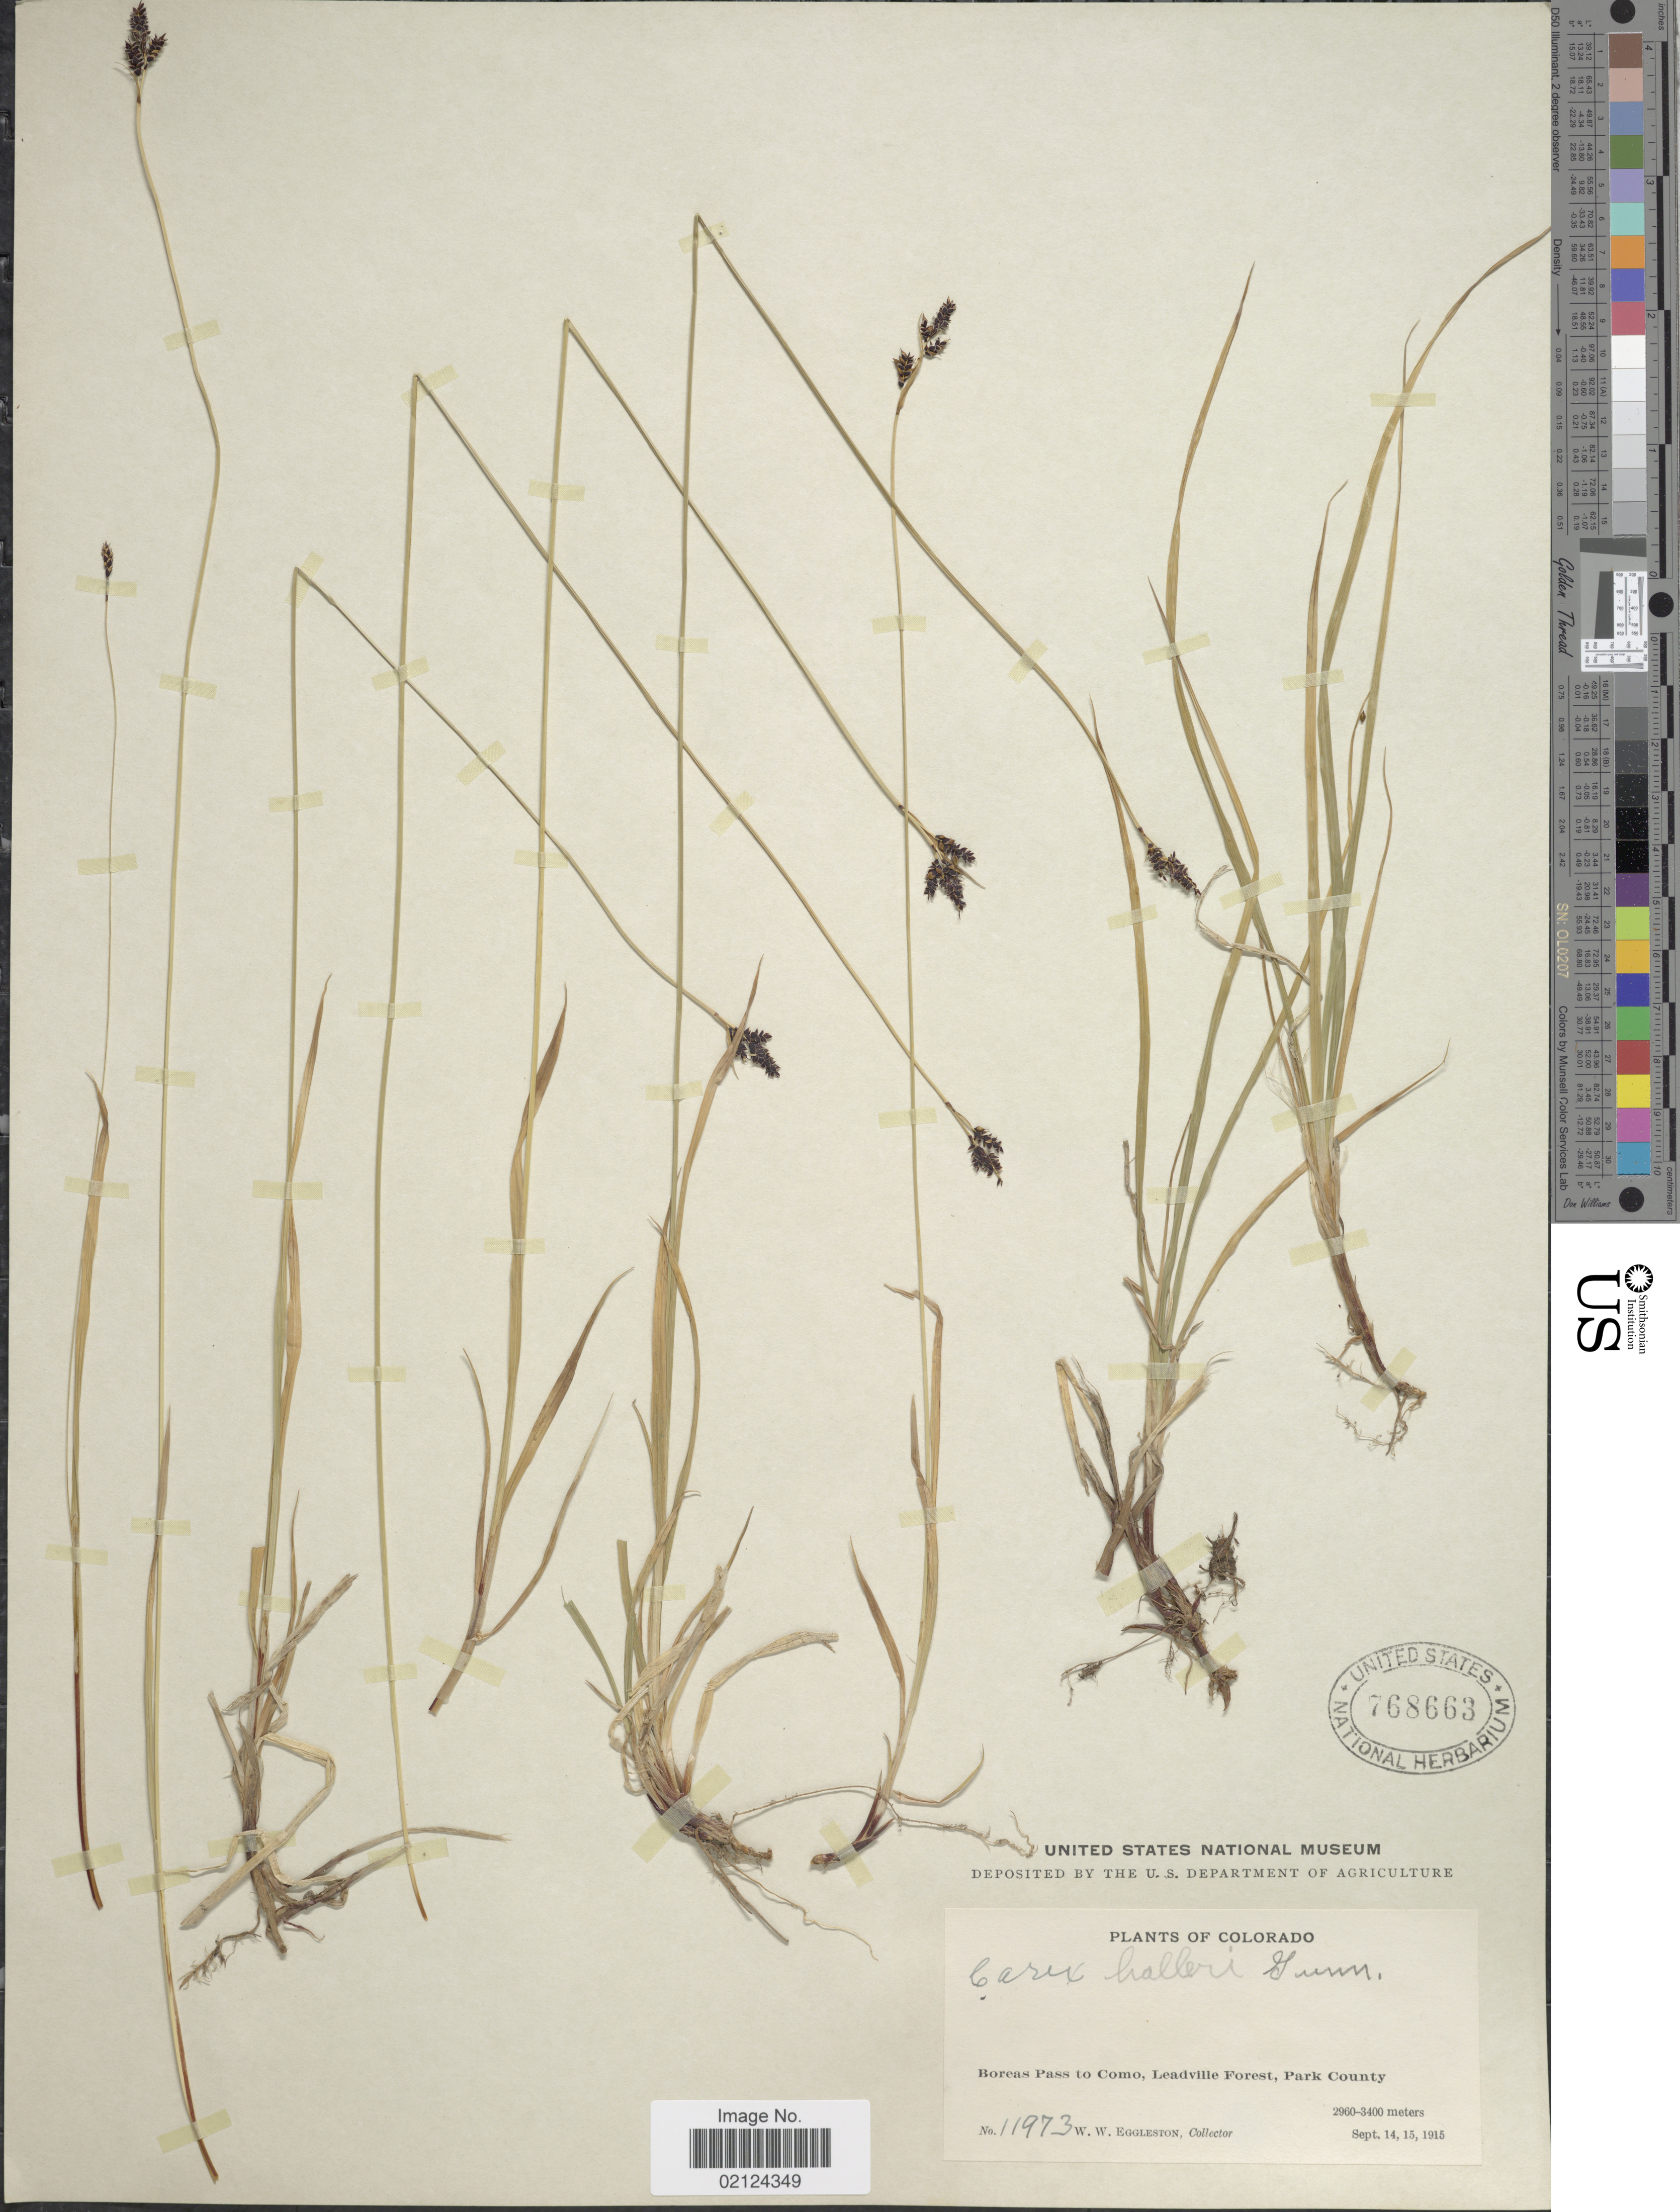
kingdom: Plantae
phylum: Tracheophyta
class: Liliopsida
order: Poales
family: Cyperaceae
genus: Carex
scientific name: Carex media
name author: R. Br.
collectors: W. W. Eggleston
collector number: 11973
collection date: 1915-09-14/1915-09-15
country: United States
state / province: Colorado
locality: Boreas Pass to Como, Leadville Forest, Park County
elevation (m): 2960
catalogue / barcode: US 768663